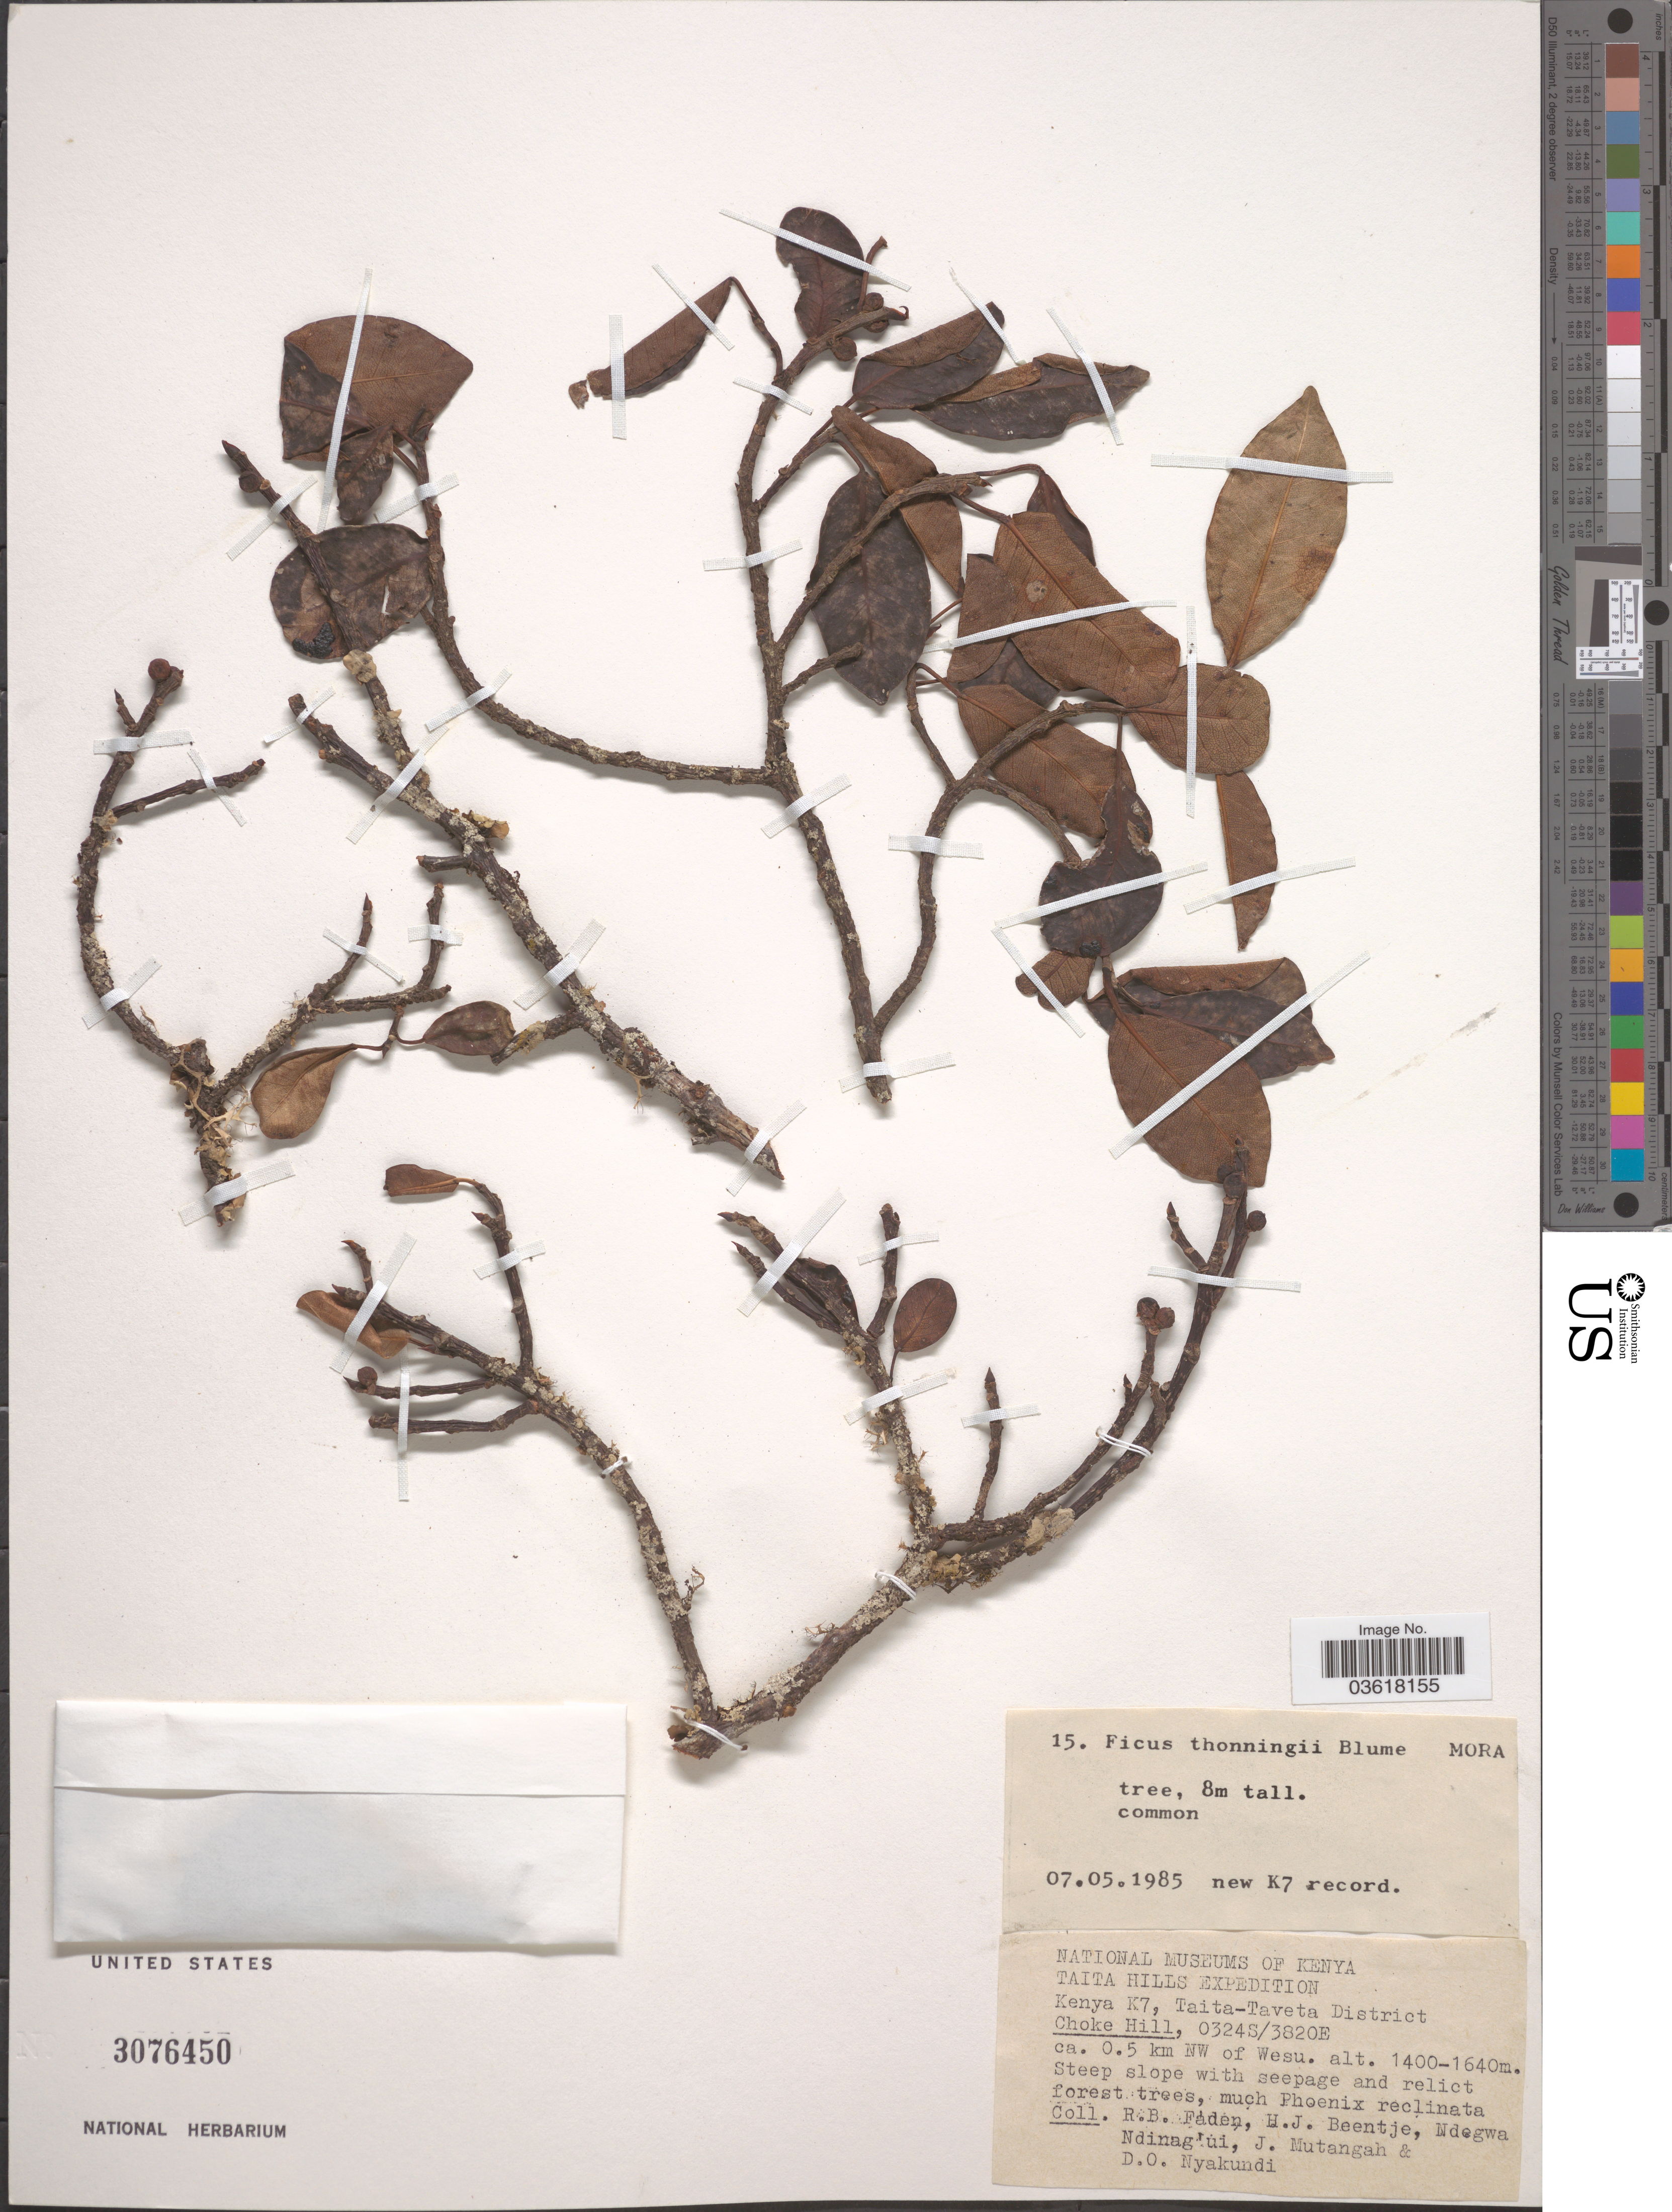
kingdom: Plantae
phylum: Tracheophyta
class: Magnoliopsida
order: Rosales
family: Moraceae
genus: Ficus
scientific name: Ficus thonningii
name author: Blume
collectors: R. B. Faden, H. J. Beentje, Ndegwa Ndiang'ui, J. Mutangah & D. Nyakundi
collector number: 15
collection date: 1985-05-07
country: Kenya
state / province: Taita Taveta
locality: Taita Hills, Kenya K7, Taita-Taveta District. Choke Hill. Ca. 0.5 km NW of Wesu.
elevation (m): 1400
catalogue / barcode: US 3076450